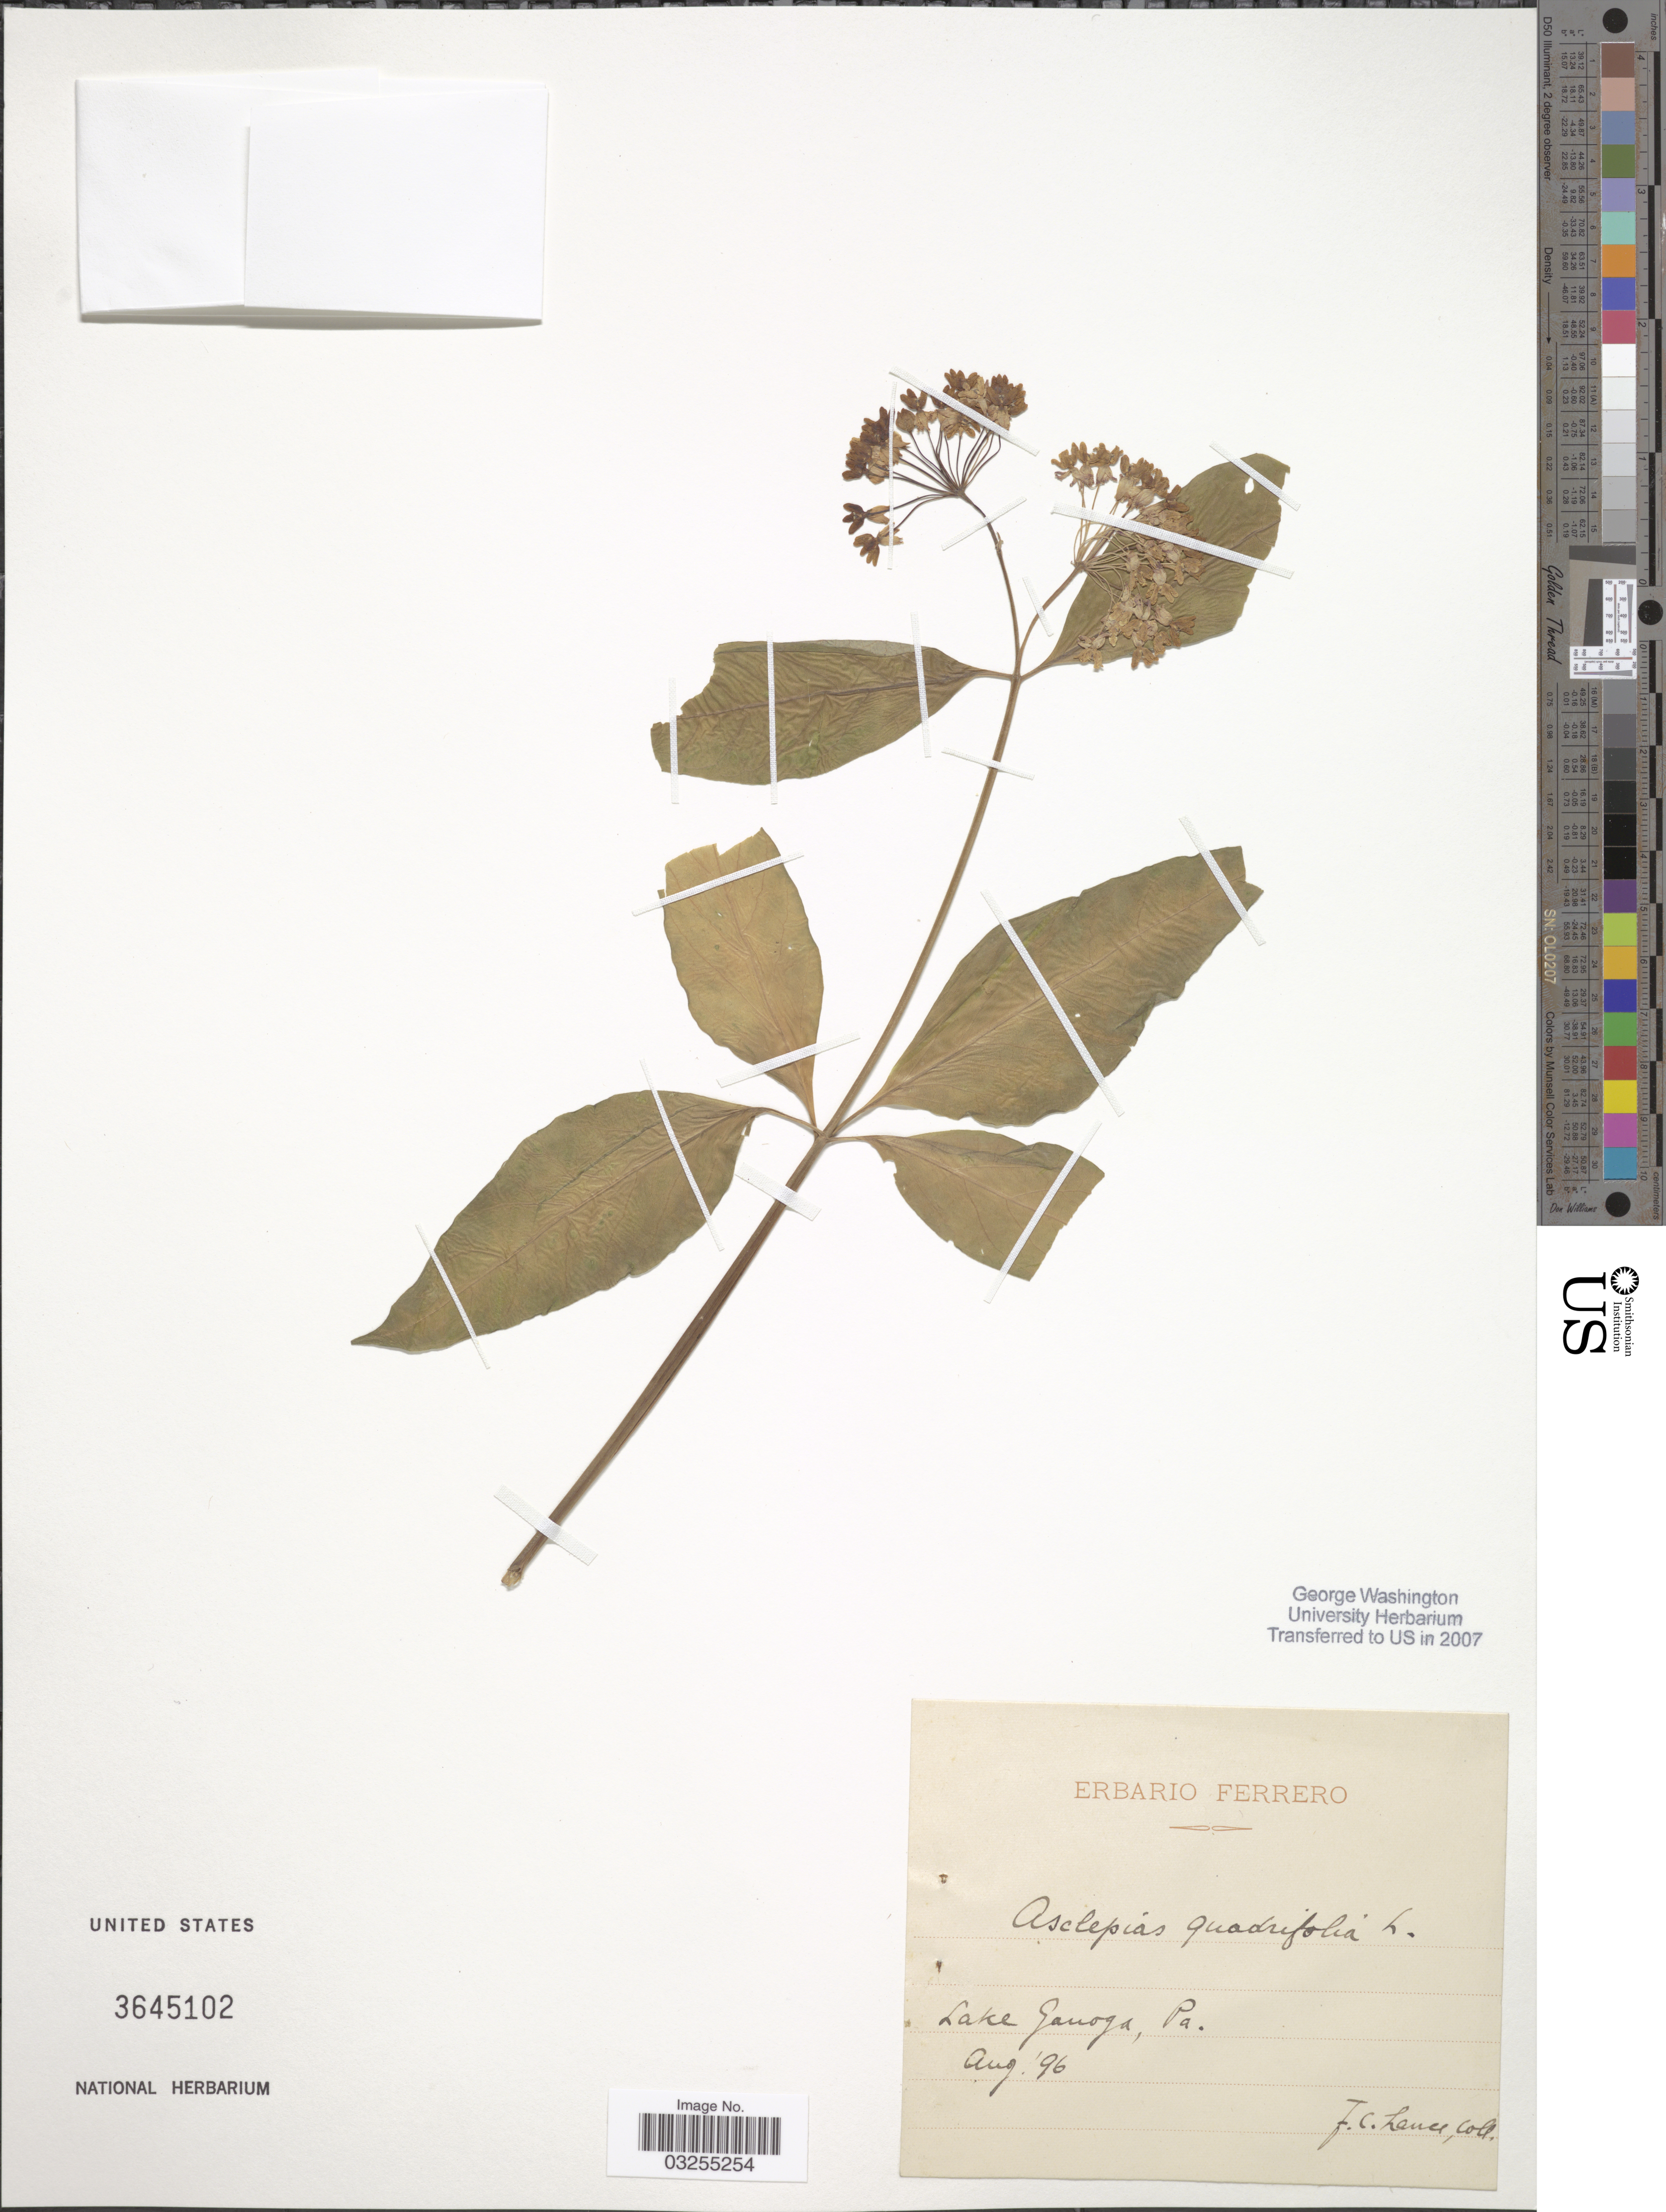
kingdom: Plantae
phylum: Tracheophyta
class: Magnoliopsida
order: Gentianales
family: Apocynaceae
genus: Asclepias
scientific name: Asclepias quadrifolia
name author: Jacq.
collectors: F. Lance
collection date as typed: Transcribed d/m/y: /8/96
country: United States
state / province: Pennsylvania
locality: Lake Ganoga, Pa.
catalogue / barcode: US 3645102